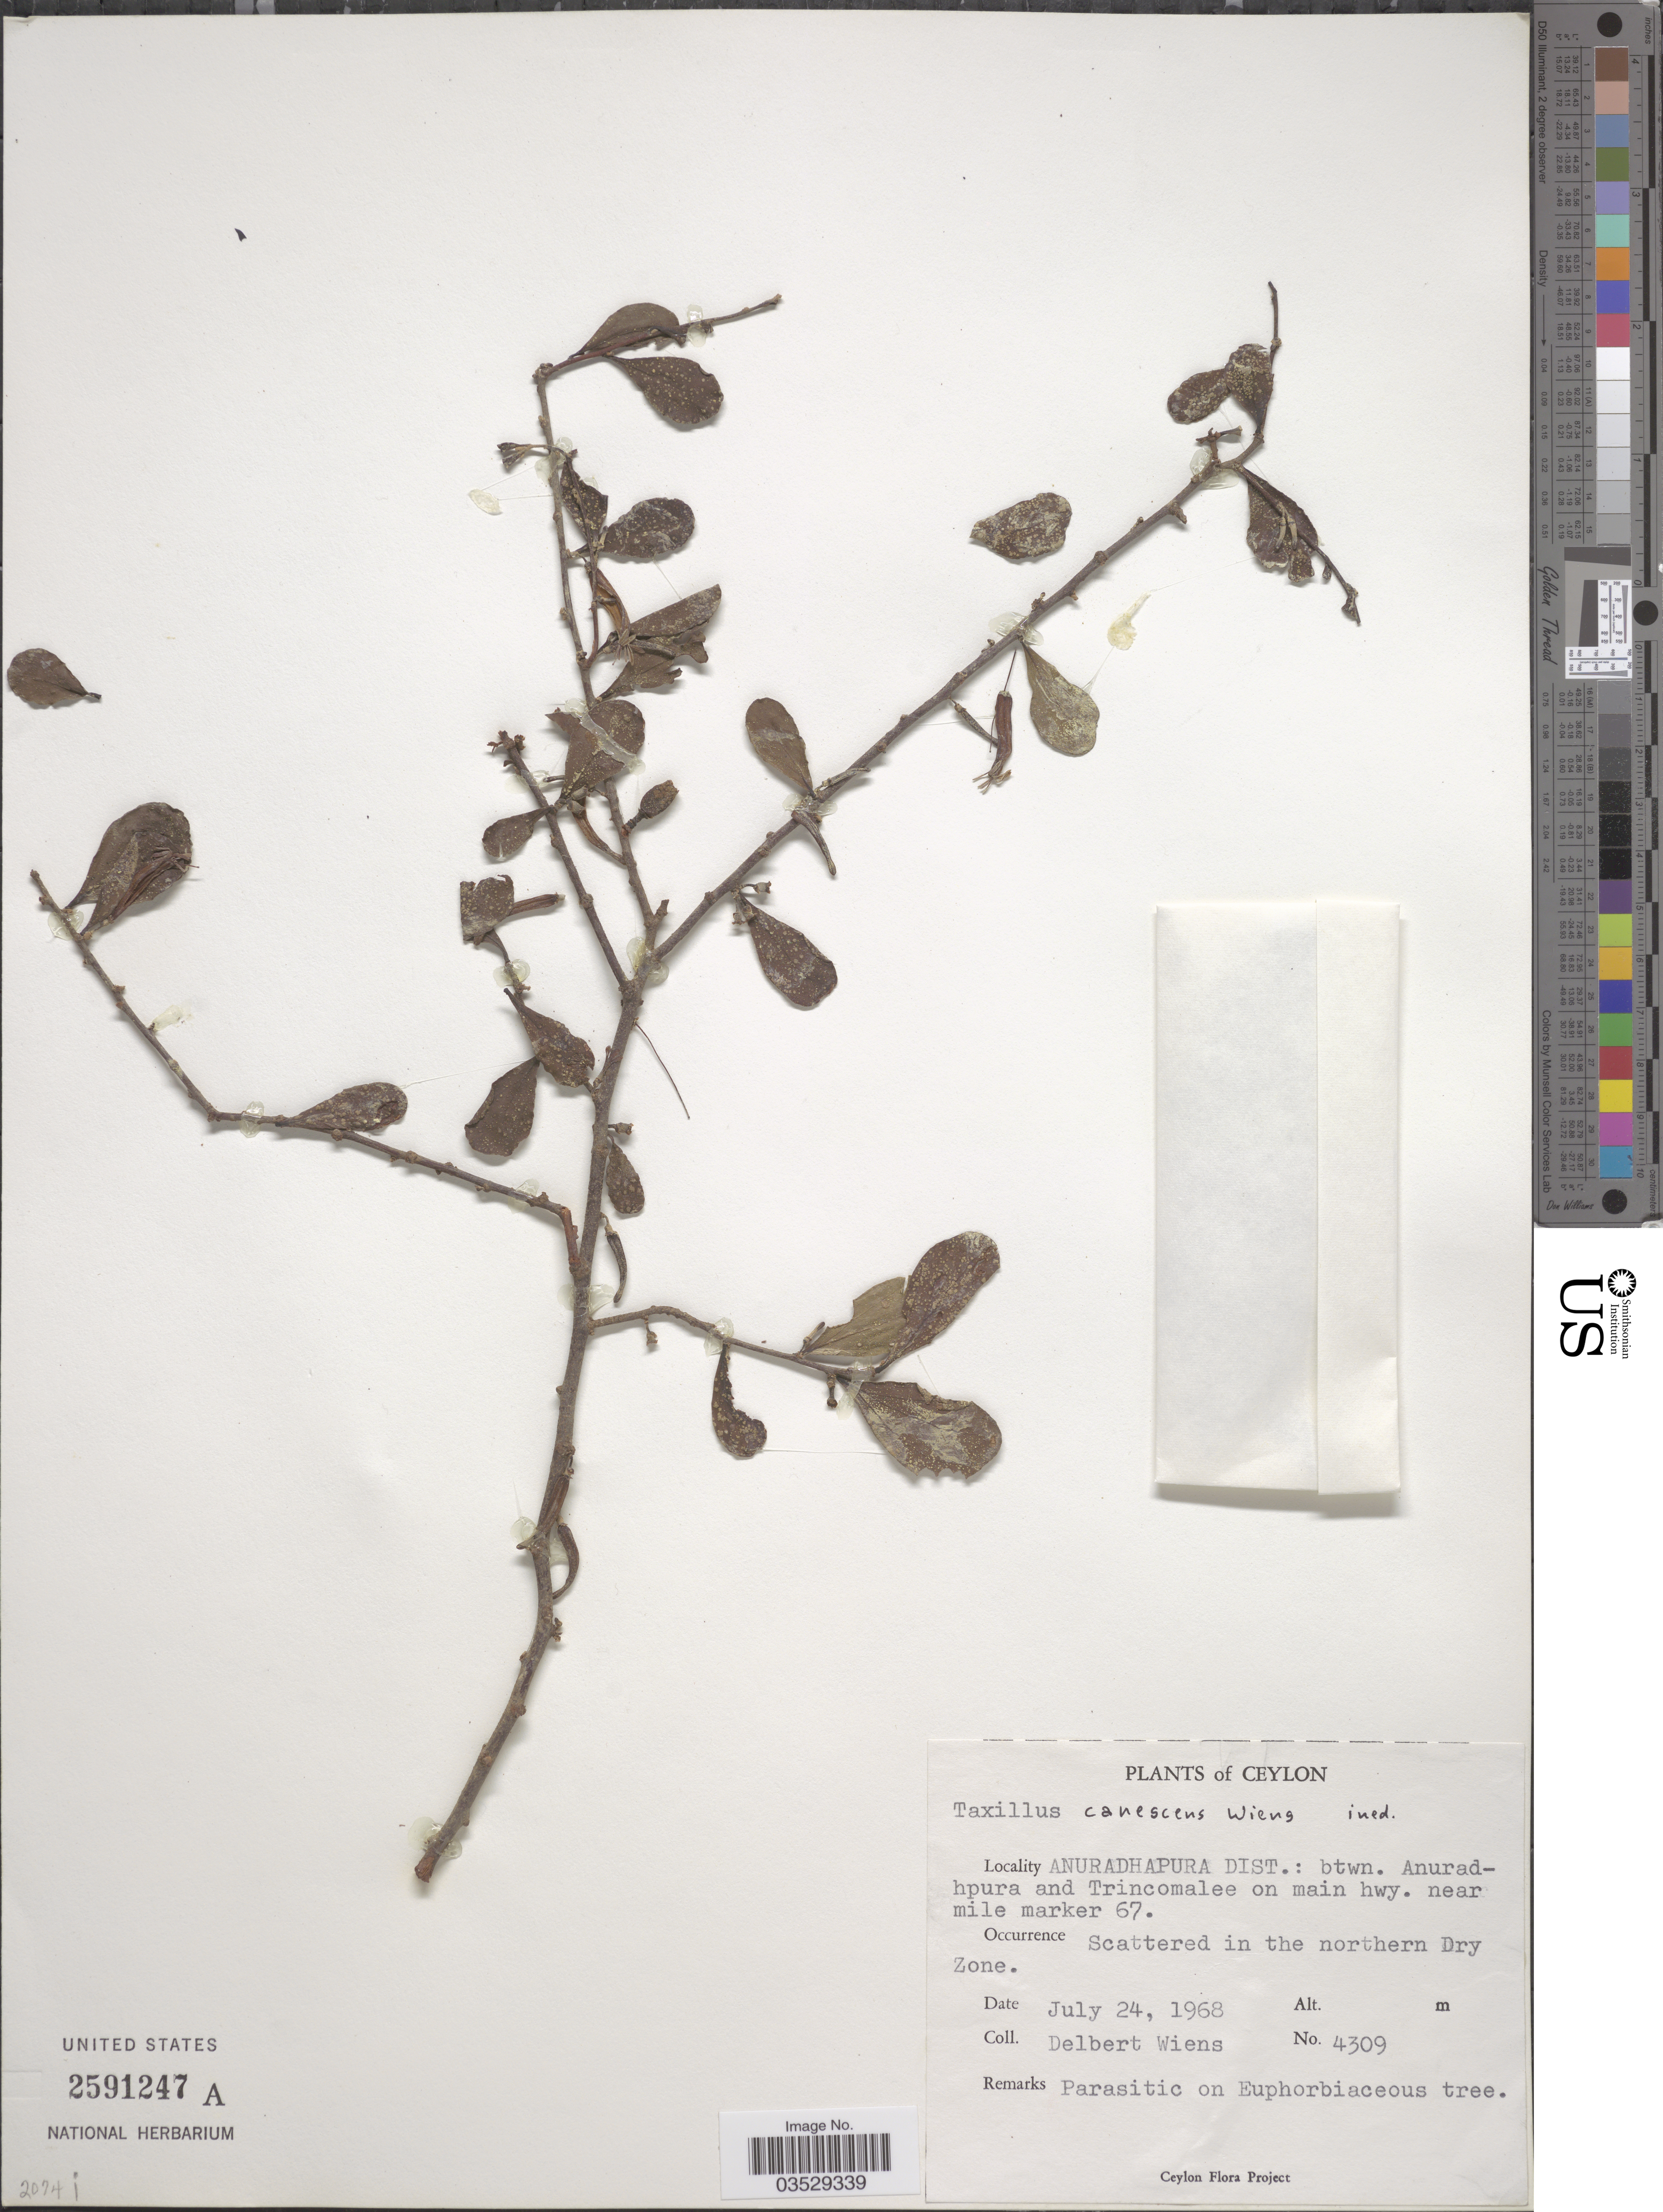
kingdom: Plantae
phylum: Tracheophyta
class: Magnoliopsida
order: Santalales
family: Loranthaceae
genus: Taxillus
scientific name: Taxillus canescens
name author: Wiens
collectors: D. Wiens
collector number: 4309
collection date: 1968-07-24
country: Sri Lanka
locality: Ceylon. Anuradhapura Dist.: btwn. Anuradhapura and Trincomalee on main hwy. near mile marker 67. In the northern Dry Zone.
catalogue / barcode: US 2591247A